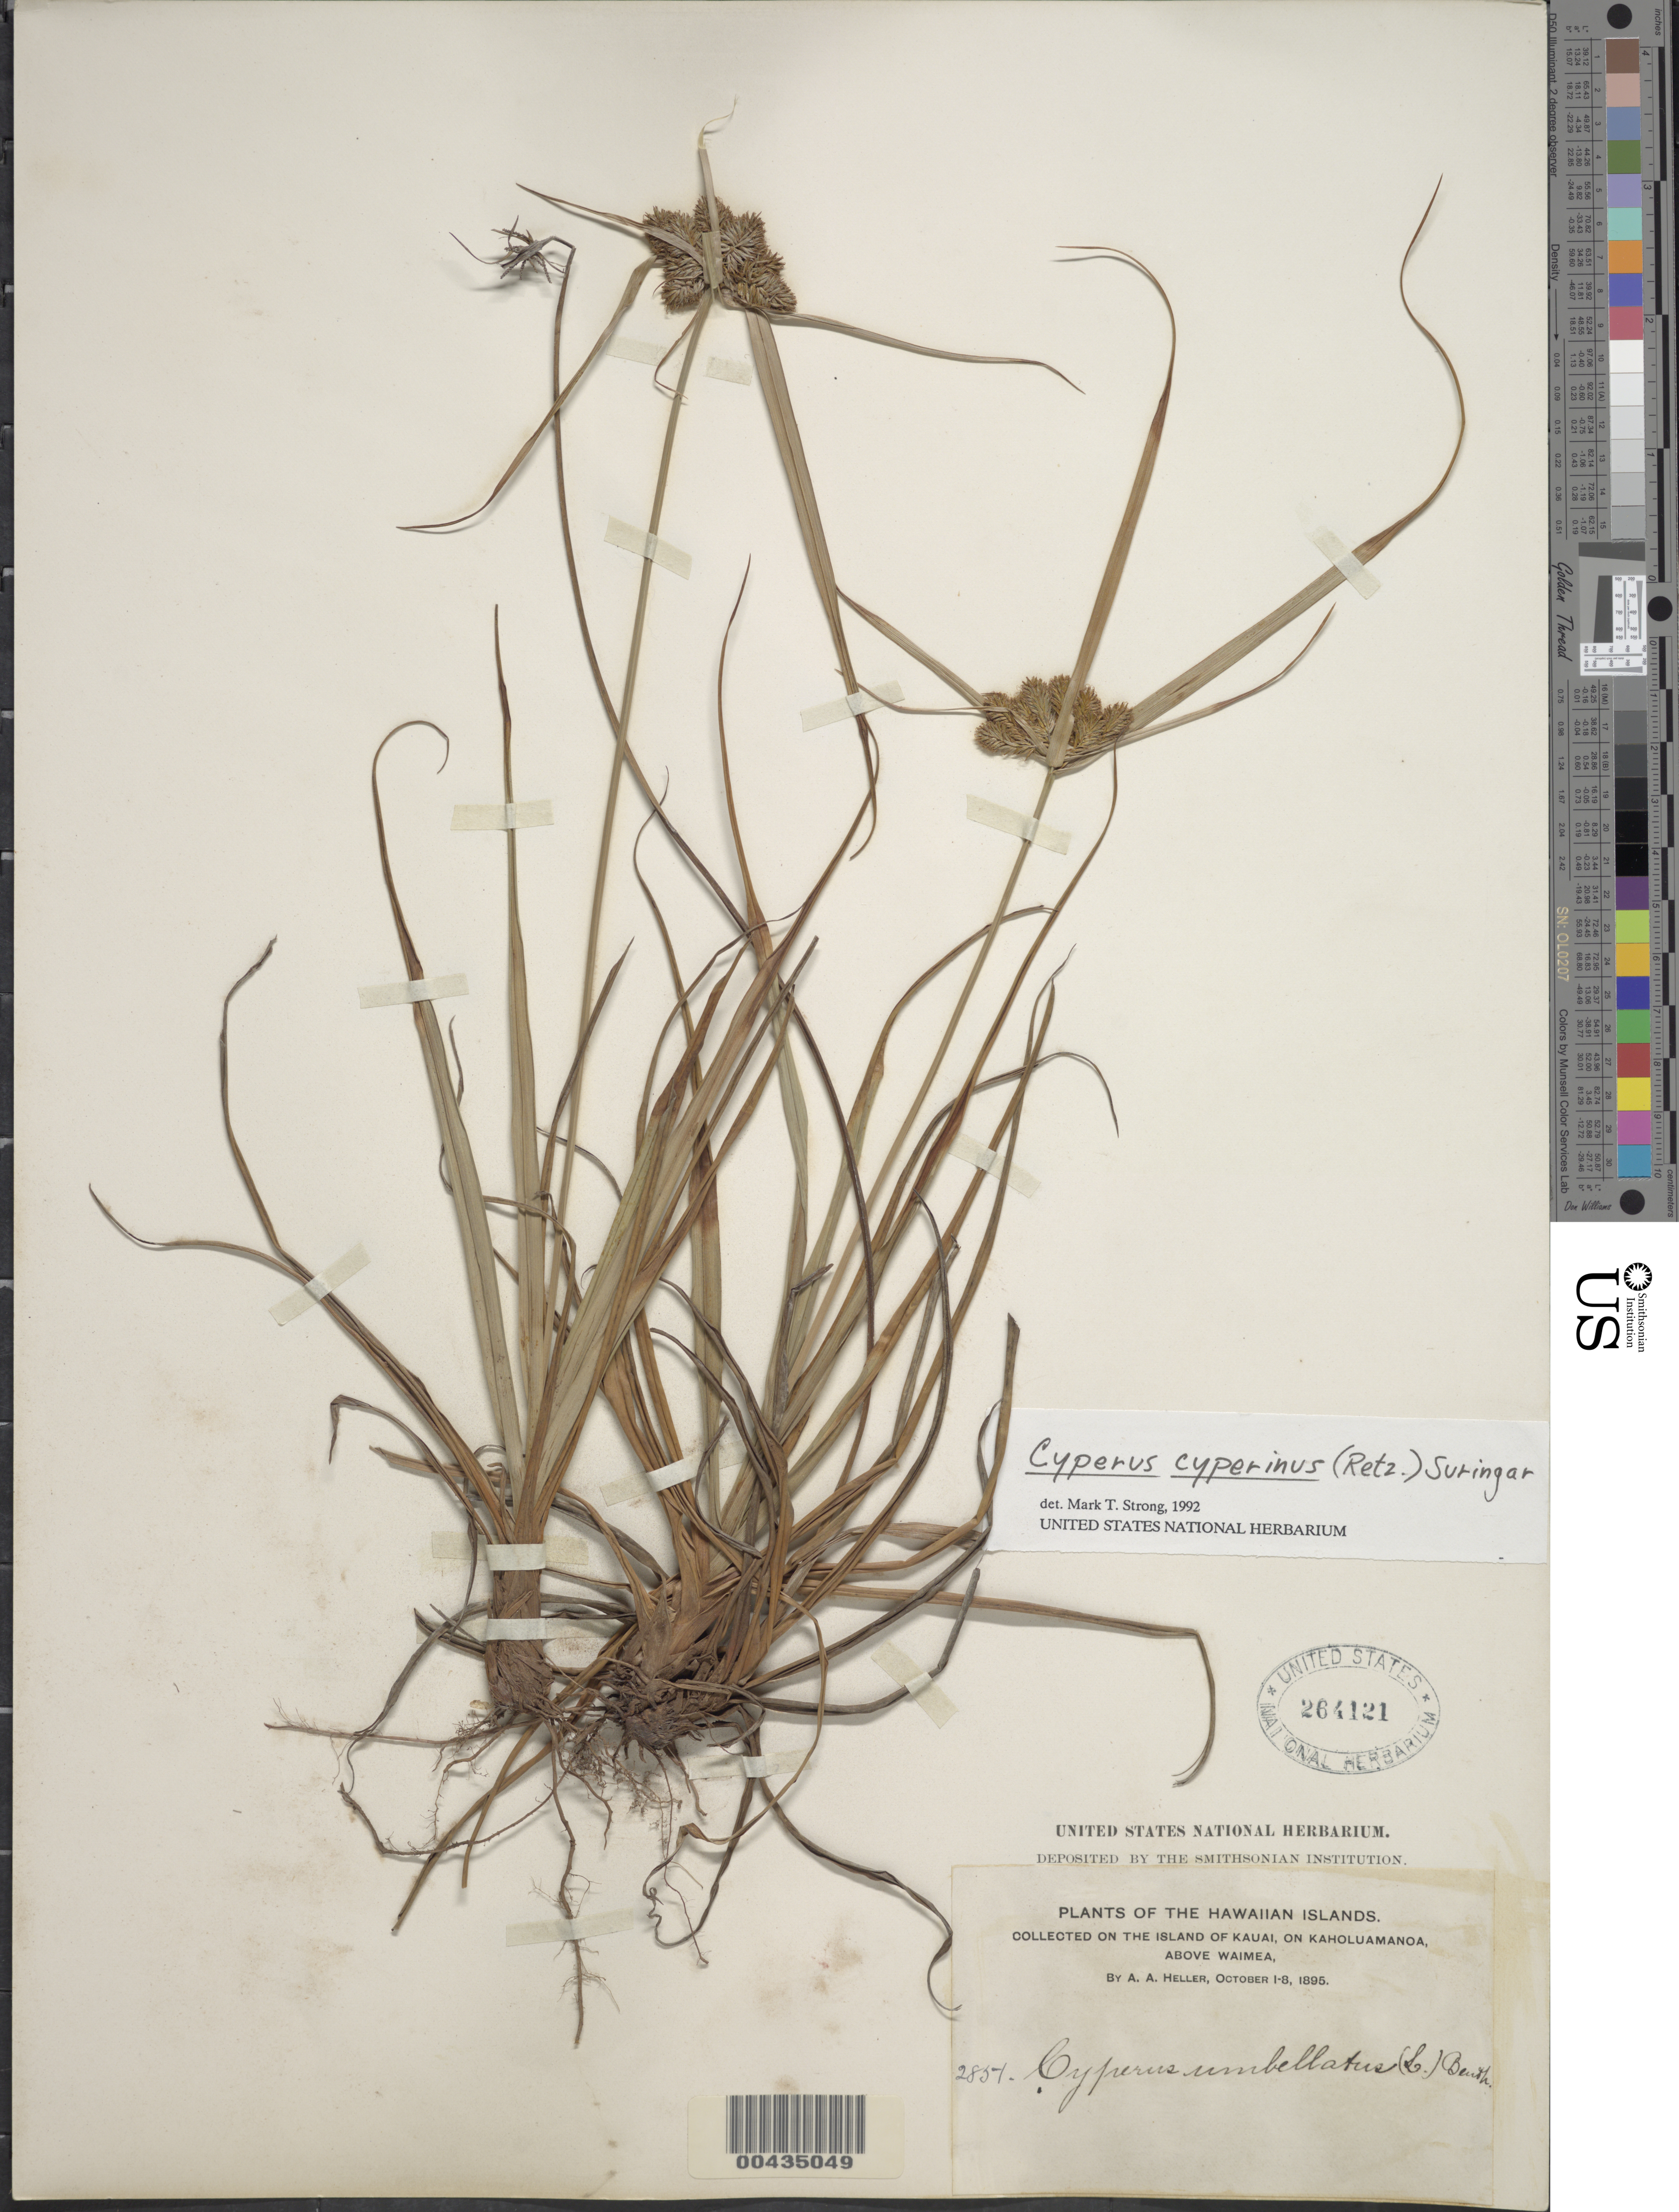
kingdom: Plantae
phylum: Tracheophyta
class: Liliopsida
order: Poales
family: Cyperaceae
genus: Cyperus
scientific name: Cyperus phleoides var. hawaiiensis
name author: (H. Mann) Kük.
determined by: Strong, Mark T., (BOT), Smithsonian Institution - National Museum of Natural History (UNITED STATES)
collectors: A. A. Heller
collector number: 2851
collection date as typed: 1 Oct 1895 to 8 Oct 1895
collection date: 1895-10-01/1895-10-08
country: United States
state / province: Hawaii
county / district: Kauai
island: Kaua'i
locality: On Kaholuamanoa, above Waimea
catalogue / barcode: US 264121